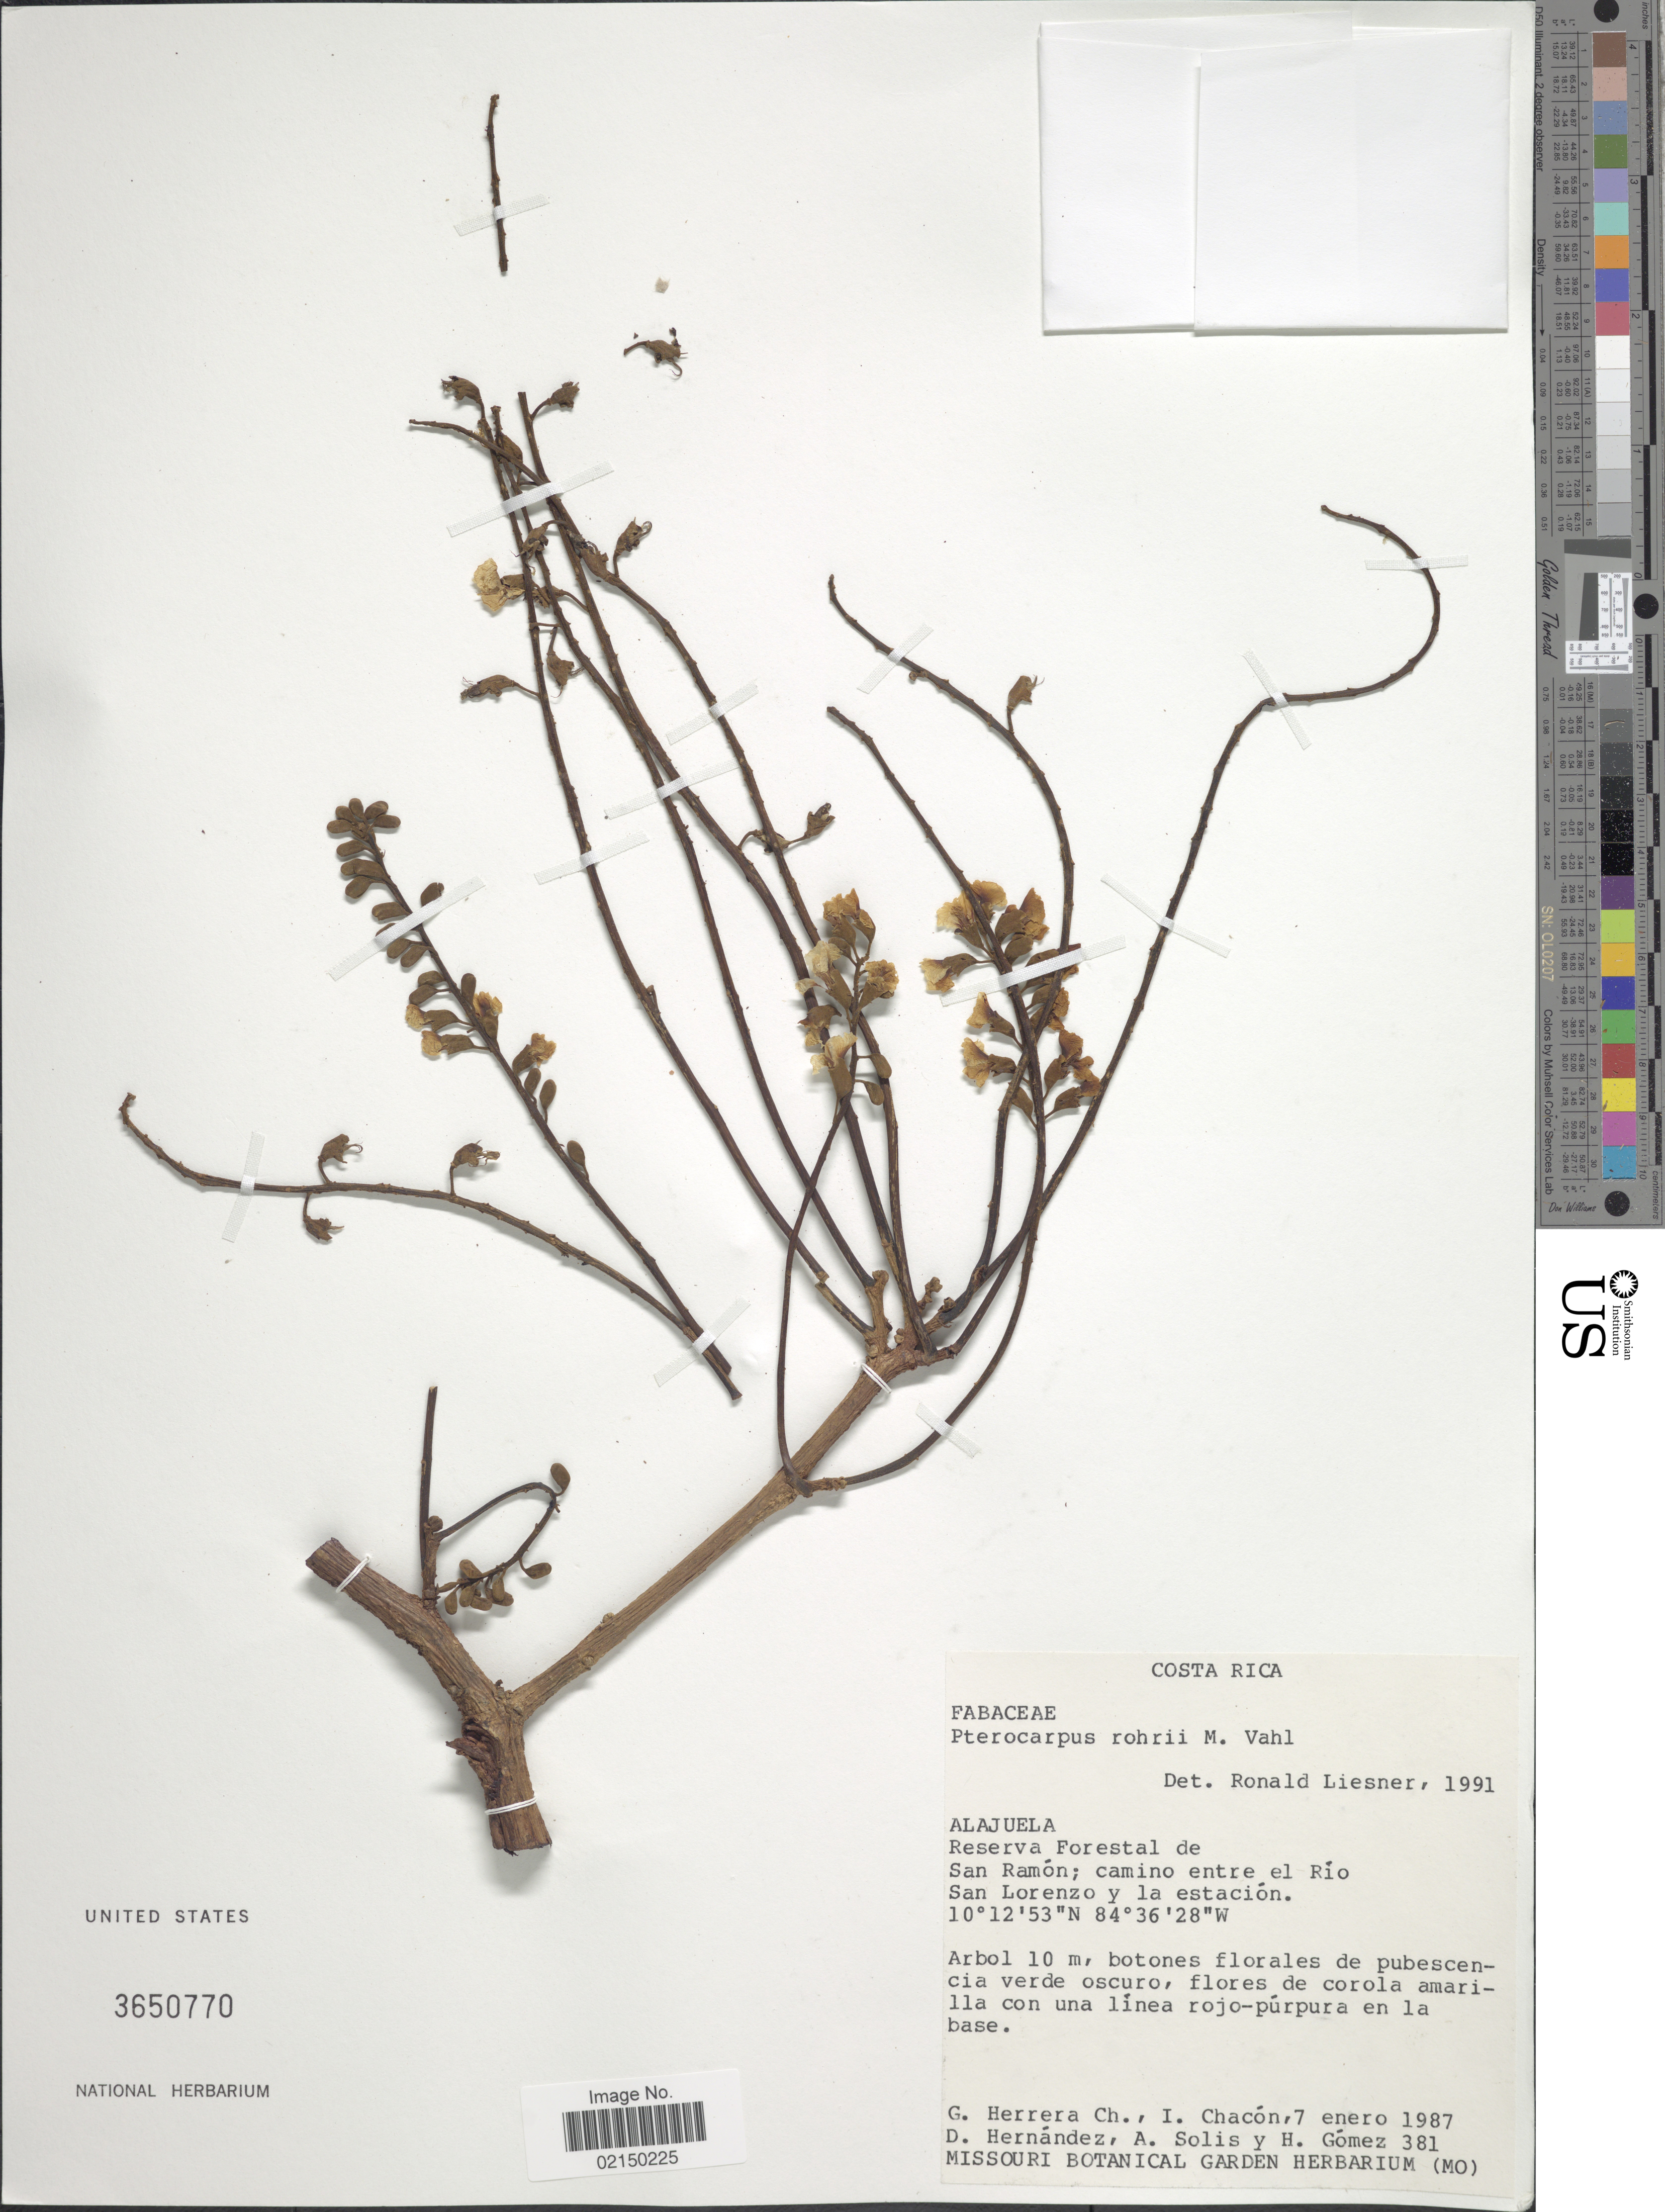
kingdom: Plantae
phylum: Tracheophyta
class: Magnoliopsida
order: Fabales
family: Fabaceae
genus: Pterocarpus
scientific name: Pterocarpus rohrii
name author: Vahl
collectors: G. Herrera Ch., I. Chacón, D. Hernández, A. Solis & H. Gomez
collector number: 381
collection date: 1987-01-07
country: Costa Rica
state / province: Alajuela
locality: Reserva Forestal de San Ramon; camino entre el Rio San Lorenzo y la estacion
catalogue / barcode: US 3650770